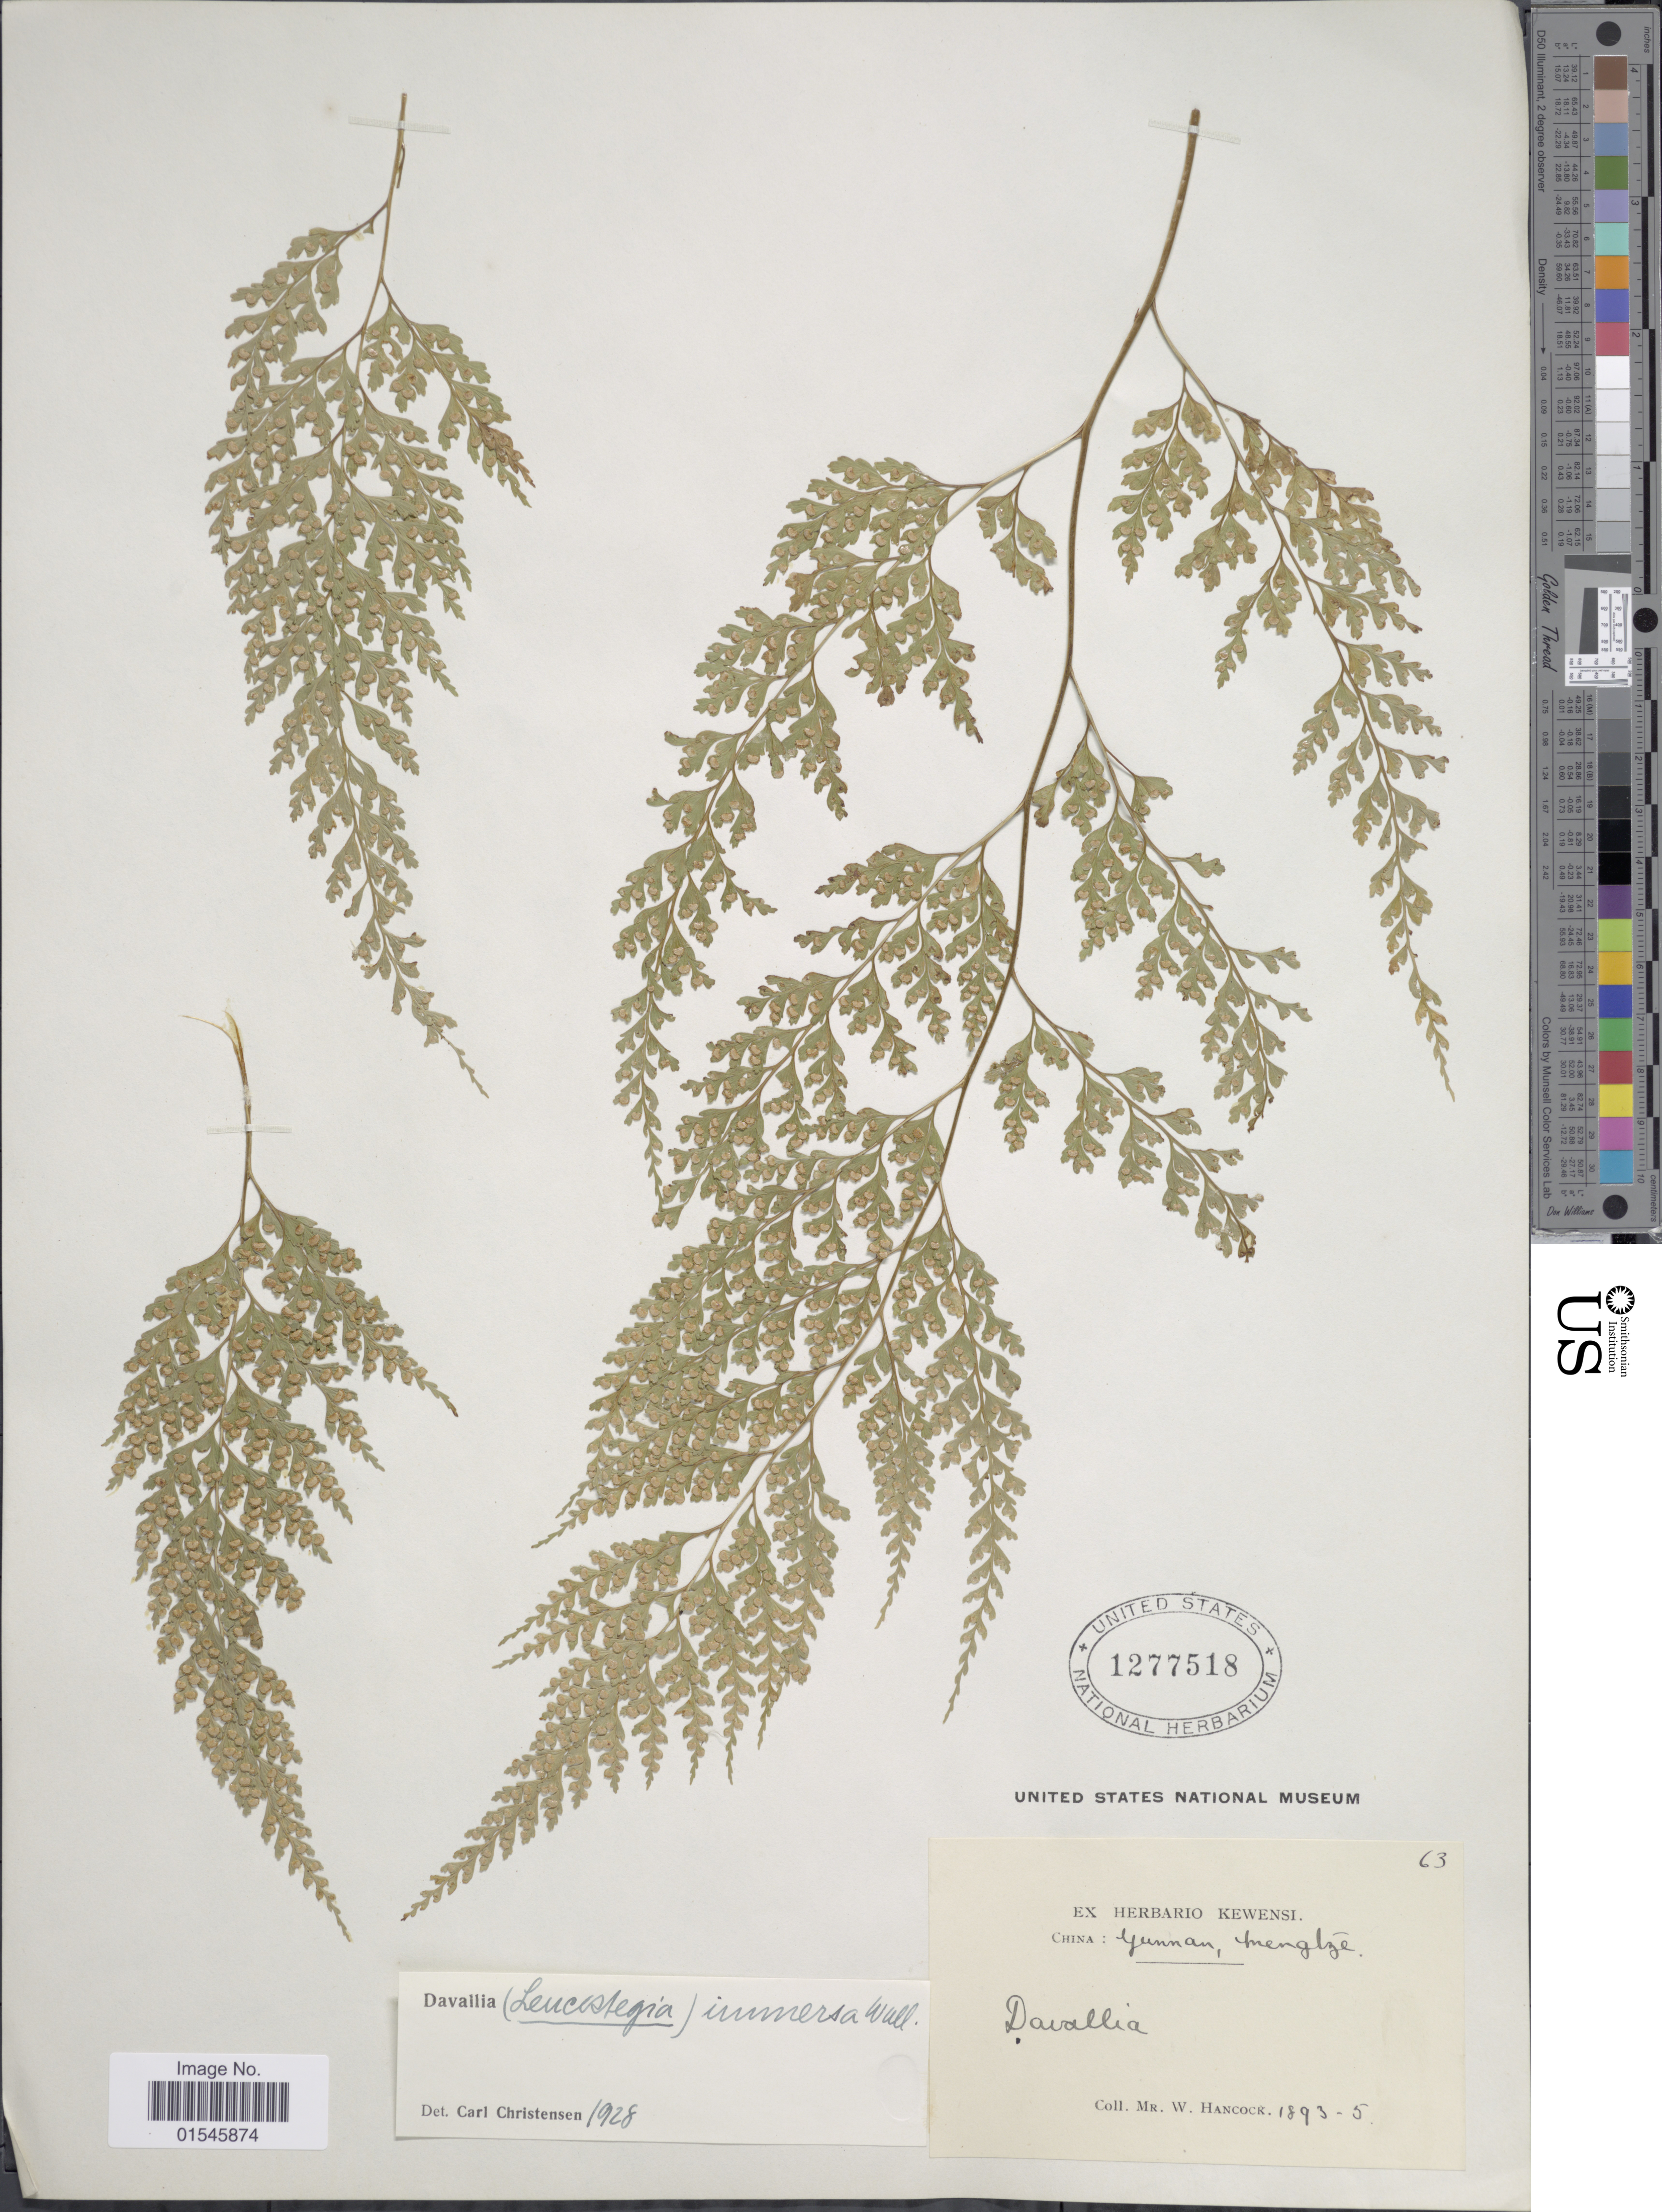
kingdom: Plantae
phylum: Tracheophyta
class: Polypodiopsida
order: Polypodiales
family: Hypodematiaceae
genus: Leucostegia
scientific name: Leucostegia truncata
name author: (D. Don) Fraser-Jenk.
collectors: W. Hancock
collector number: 63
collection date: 1893/1895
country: China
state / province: Yunnan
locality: Mengtze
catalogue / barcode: US 1277518